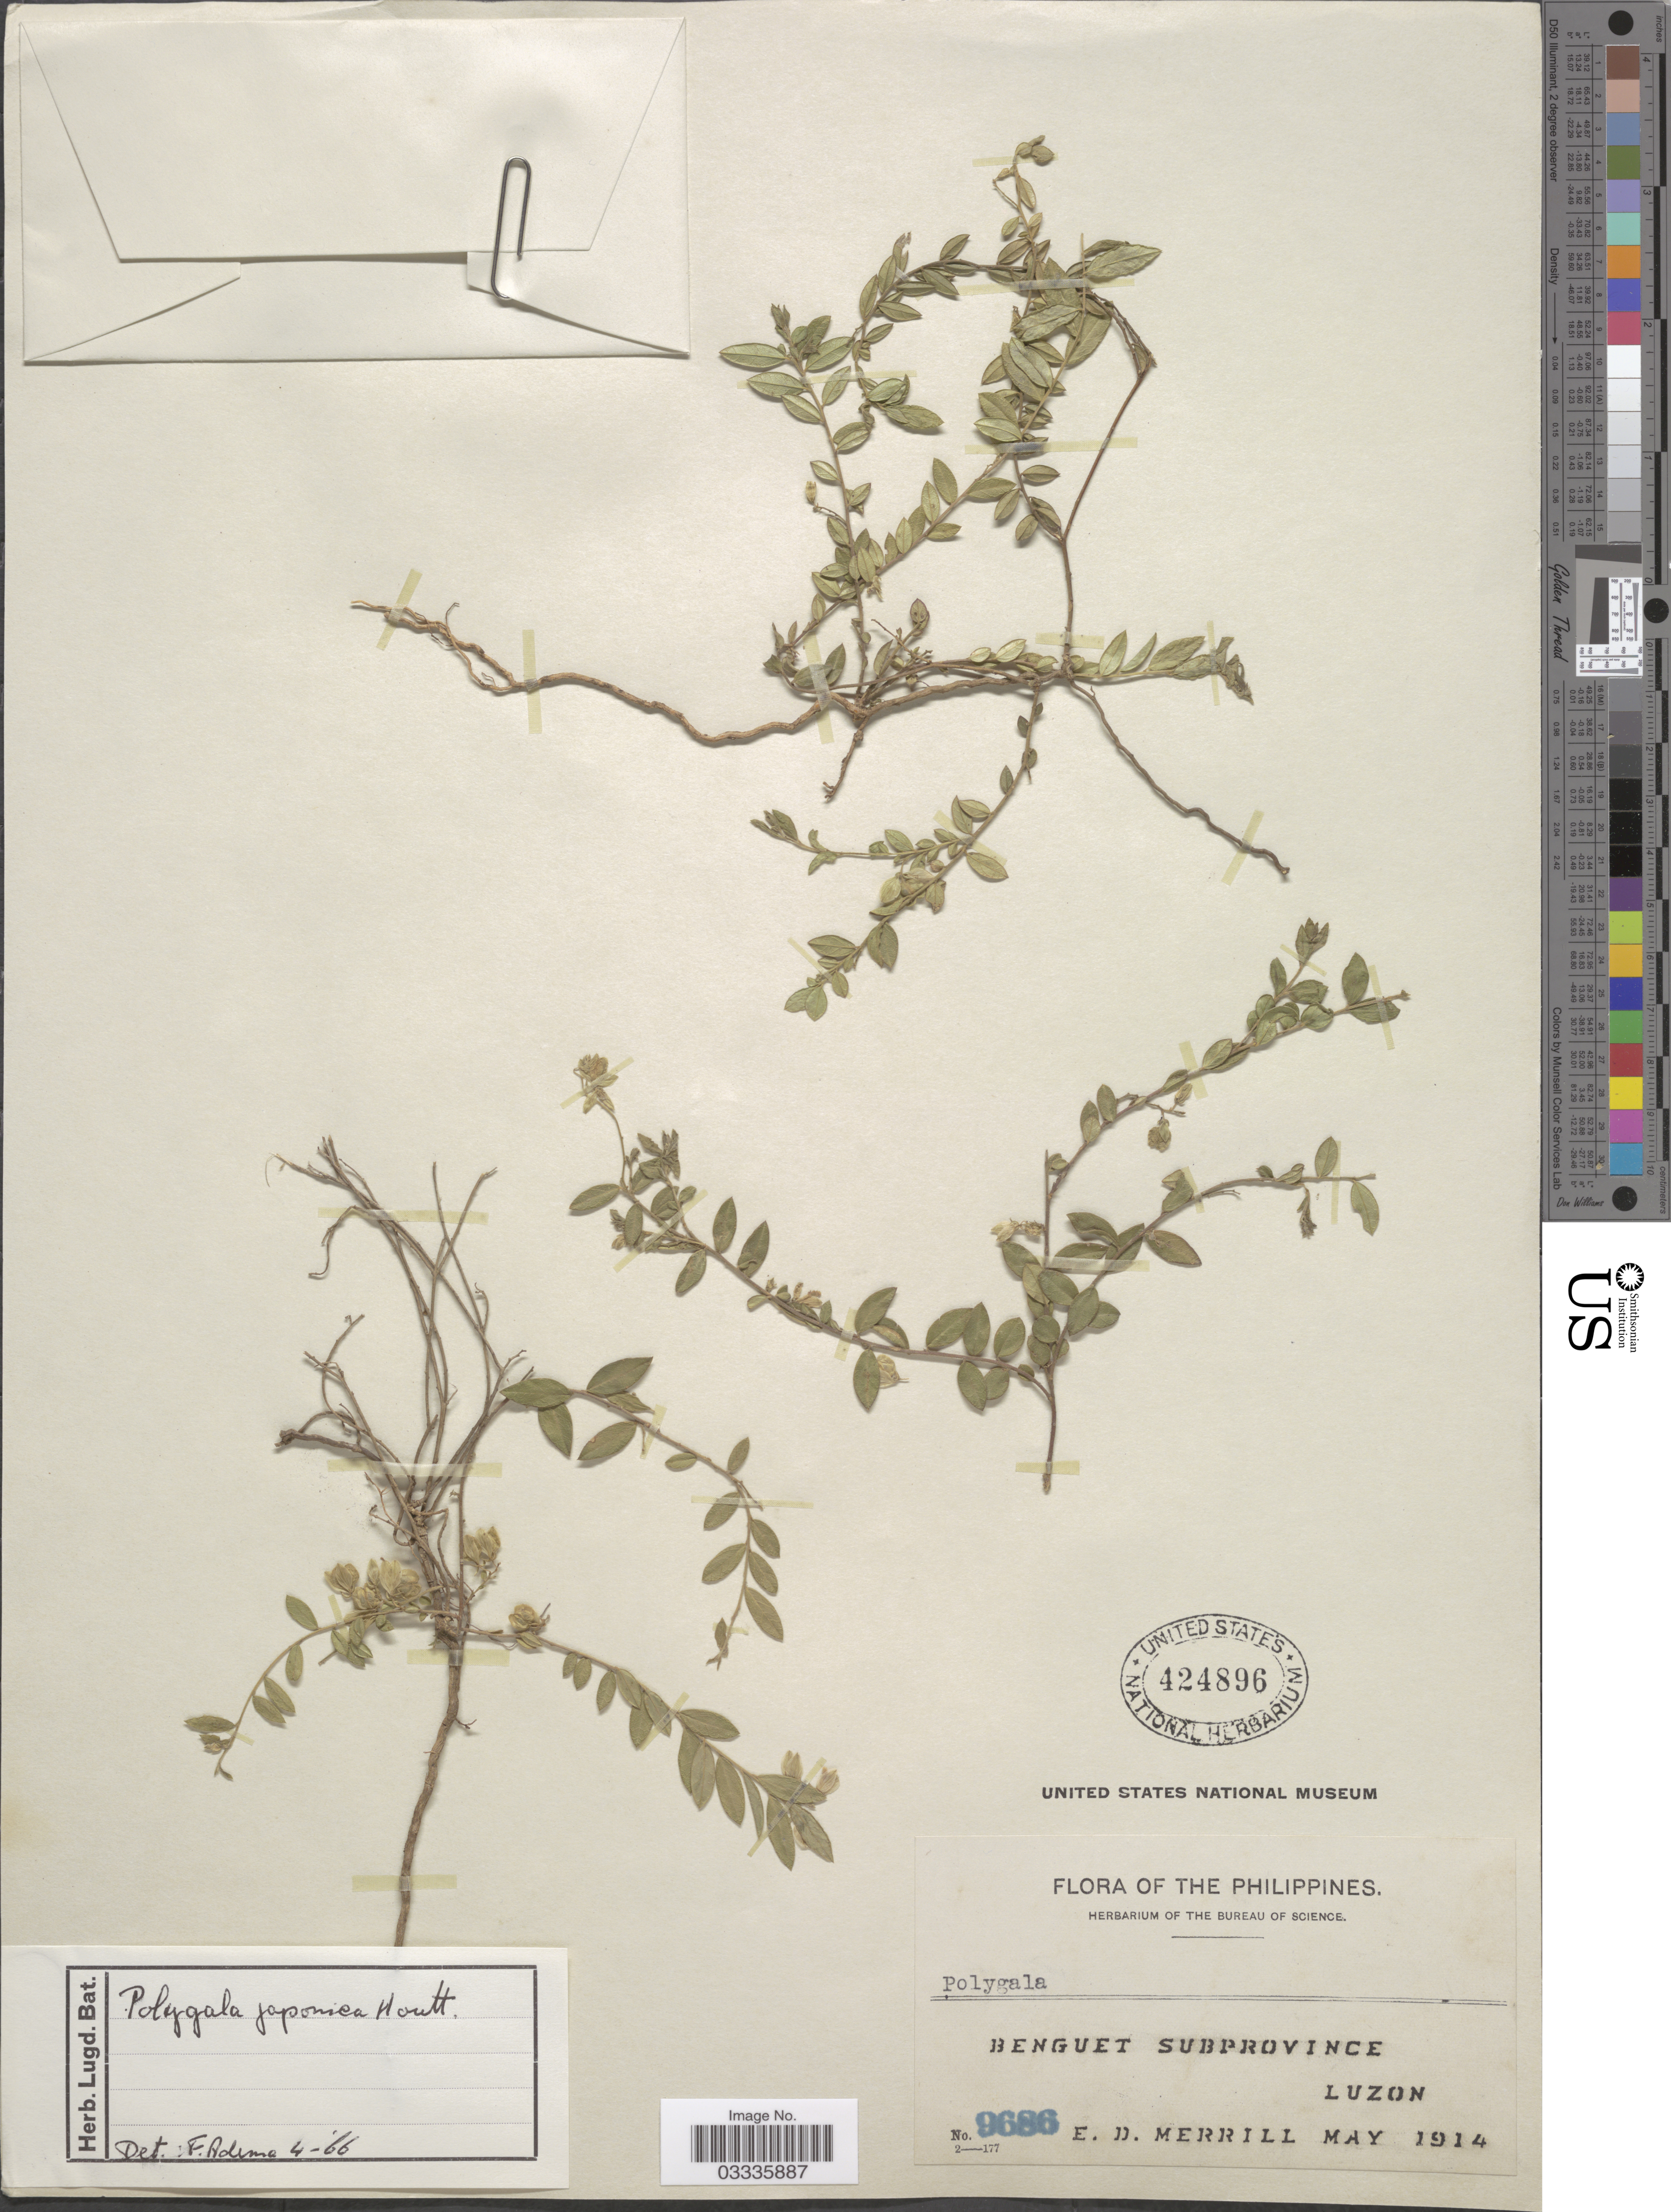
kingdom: Plantae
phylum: Tracheophyta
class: Magnoliopsida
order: Fabales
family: Polygalaceae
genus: Polygala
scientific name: Polygala japonica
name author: Houtt.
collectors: E. D. Merrill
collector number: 9686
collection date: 1914-05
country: Philippines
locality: Benguet Subprovince. Luzon.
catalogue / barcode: US 424896